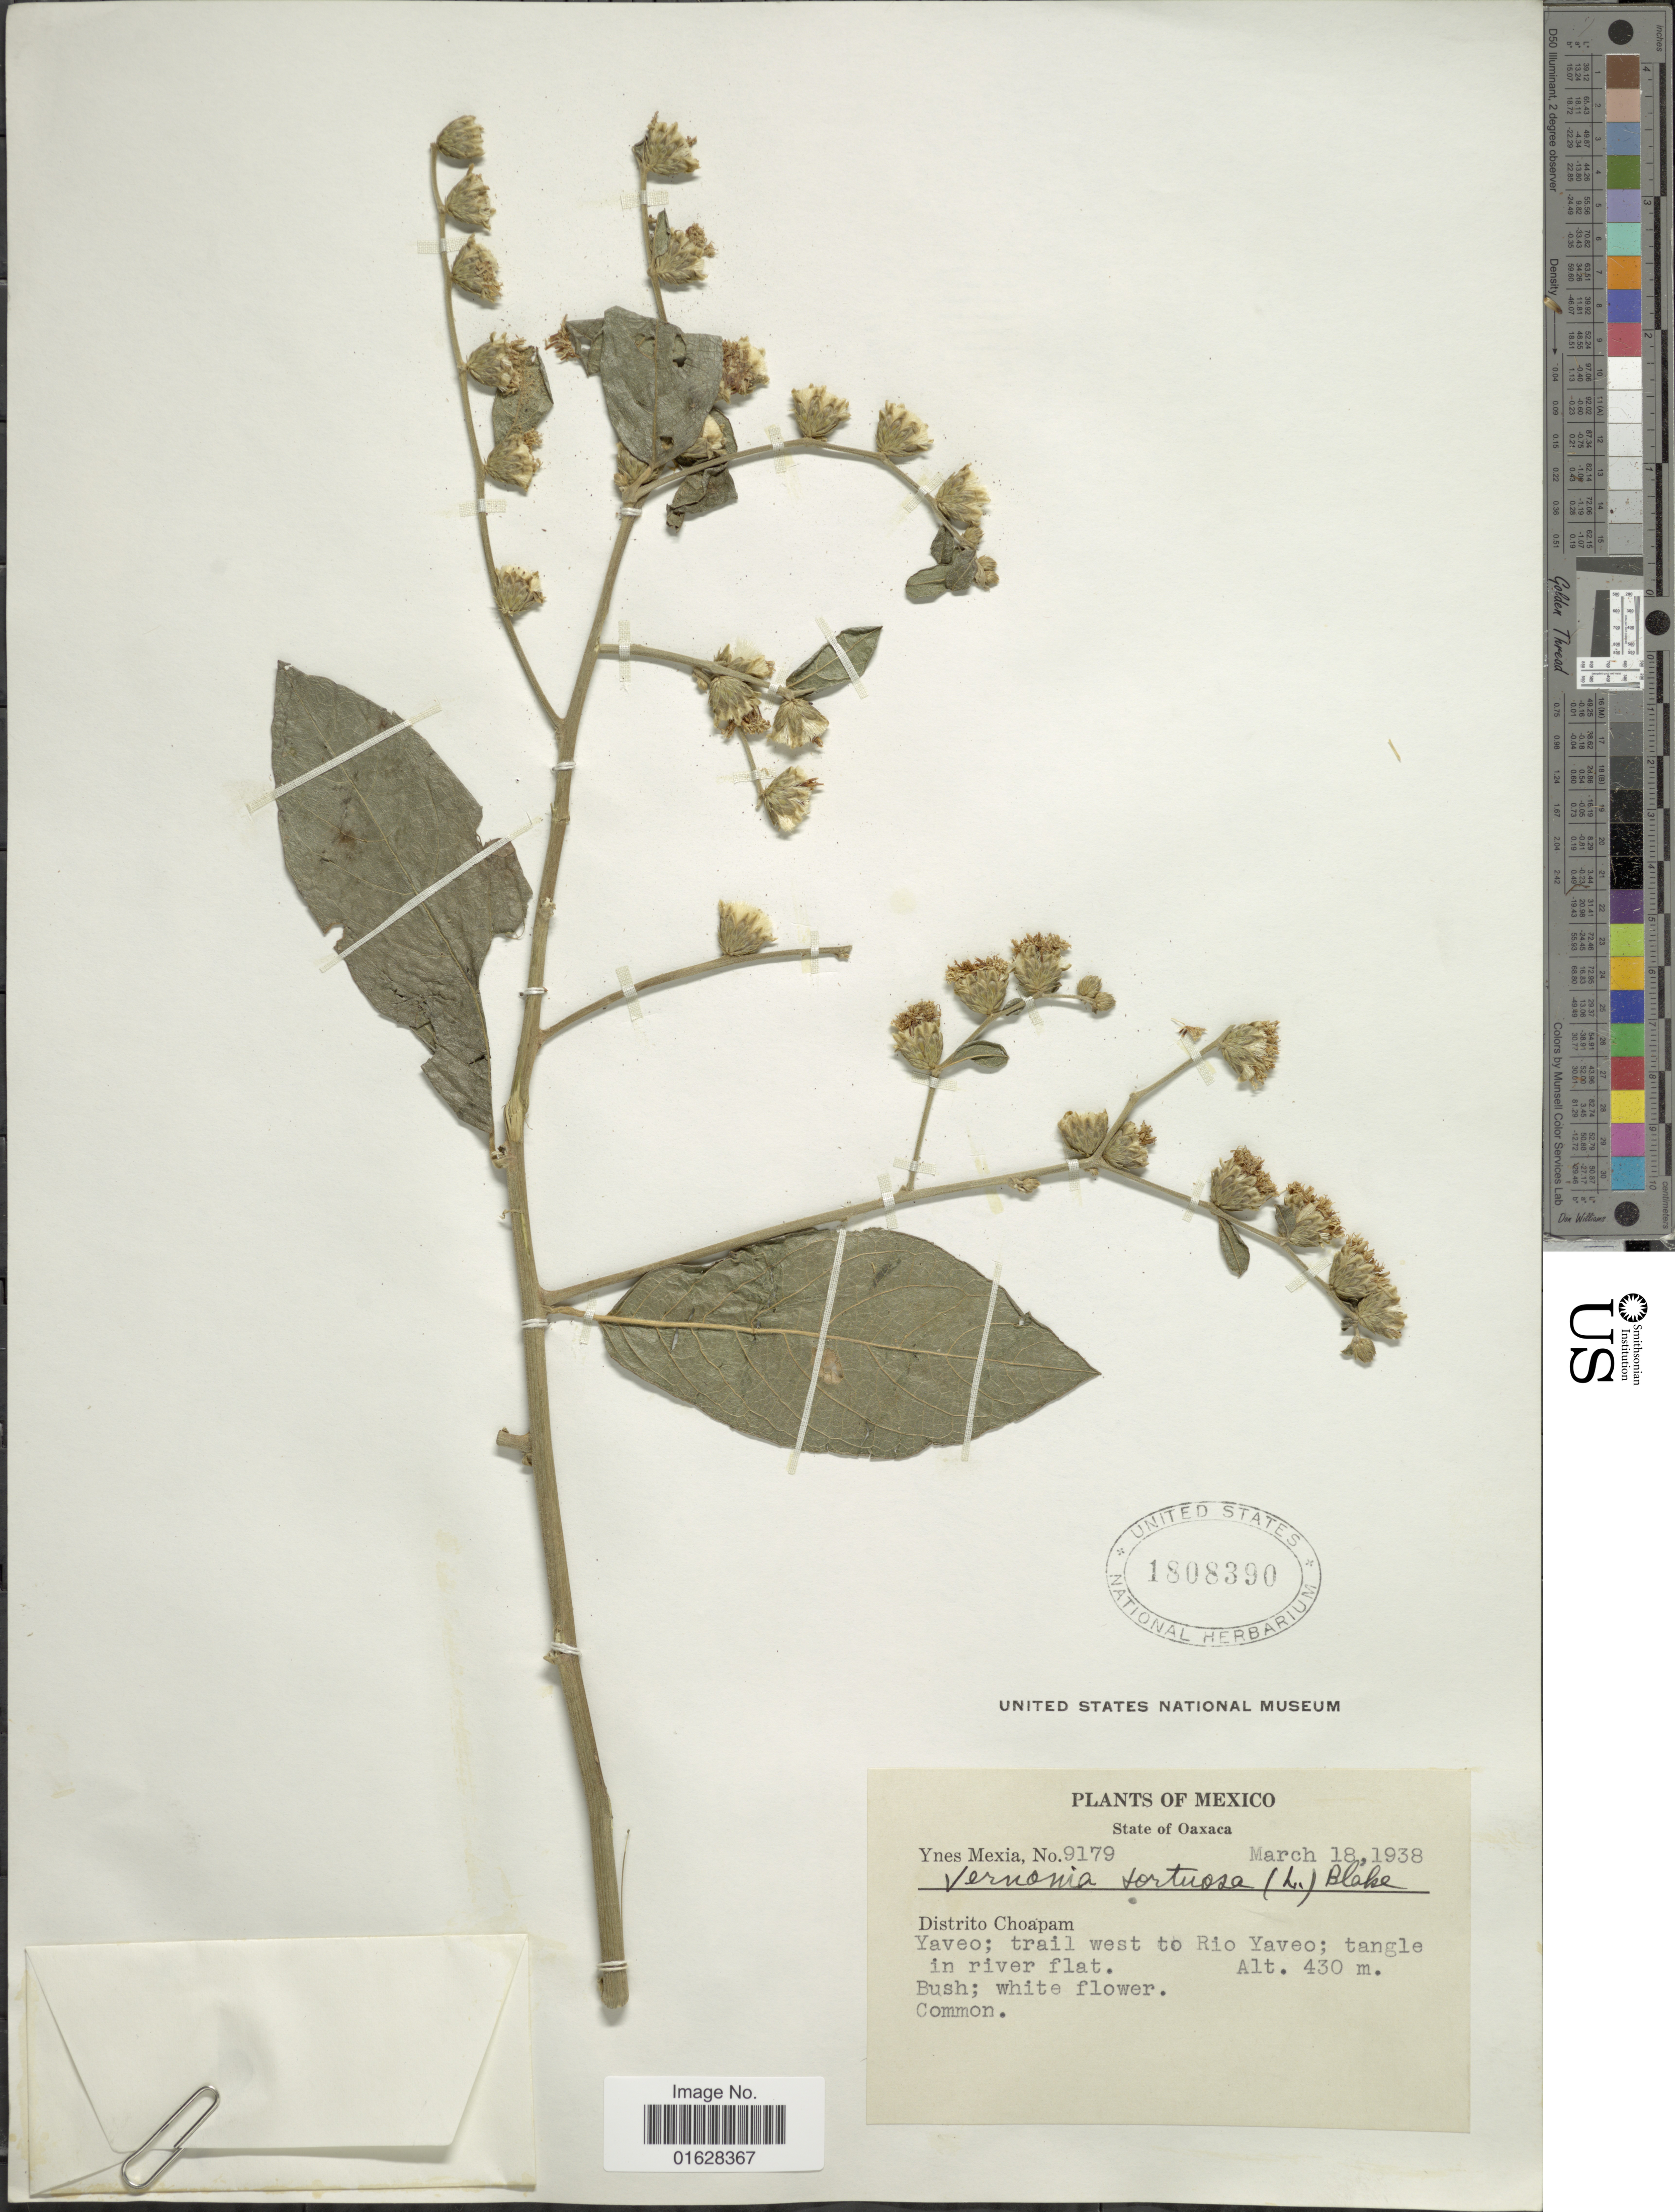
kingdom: Plantae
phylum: Tracheophyta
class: Magnoliopsida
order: Asterales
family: Asteraceae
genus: Lepidaploa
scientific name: Lepidaploa tortuosa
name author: (L.) H. Rob.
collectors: Y. Mexia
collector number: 9179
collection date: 1938-03-18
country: Mexico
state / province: Oaxaca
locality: State of Oaxaca, Distrito Choapam, Yaveo, trail west to Rio Yaveo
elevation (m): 430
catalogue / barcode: US 1808390